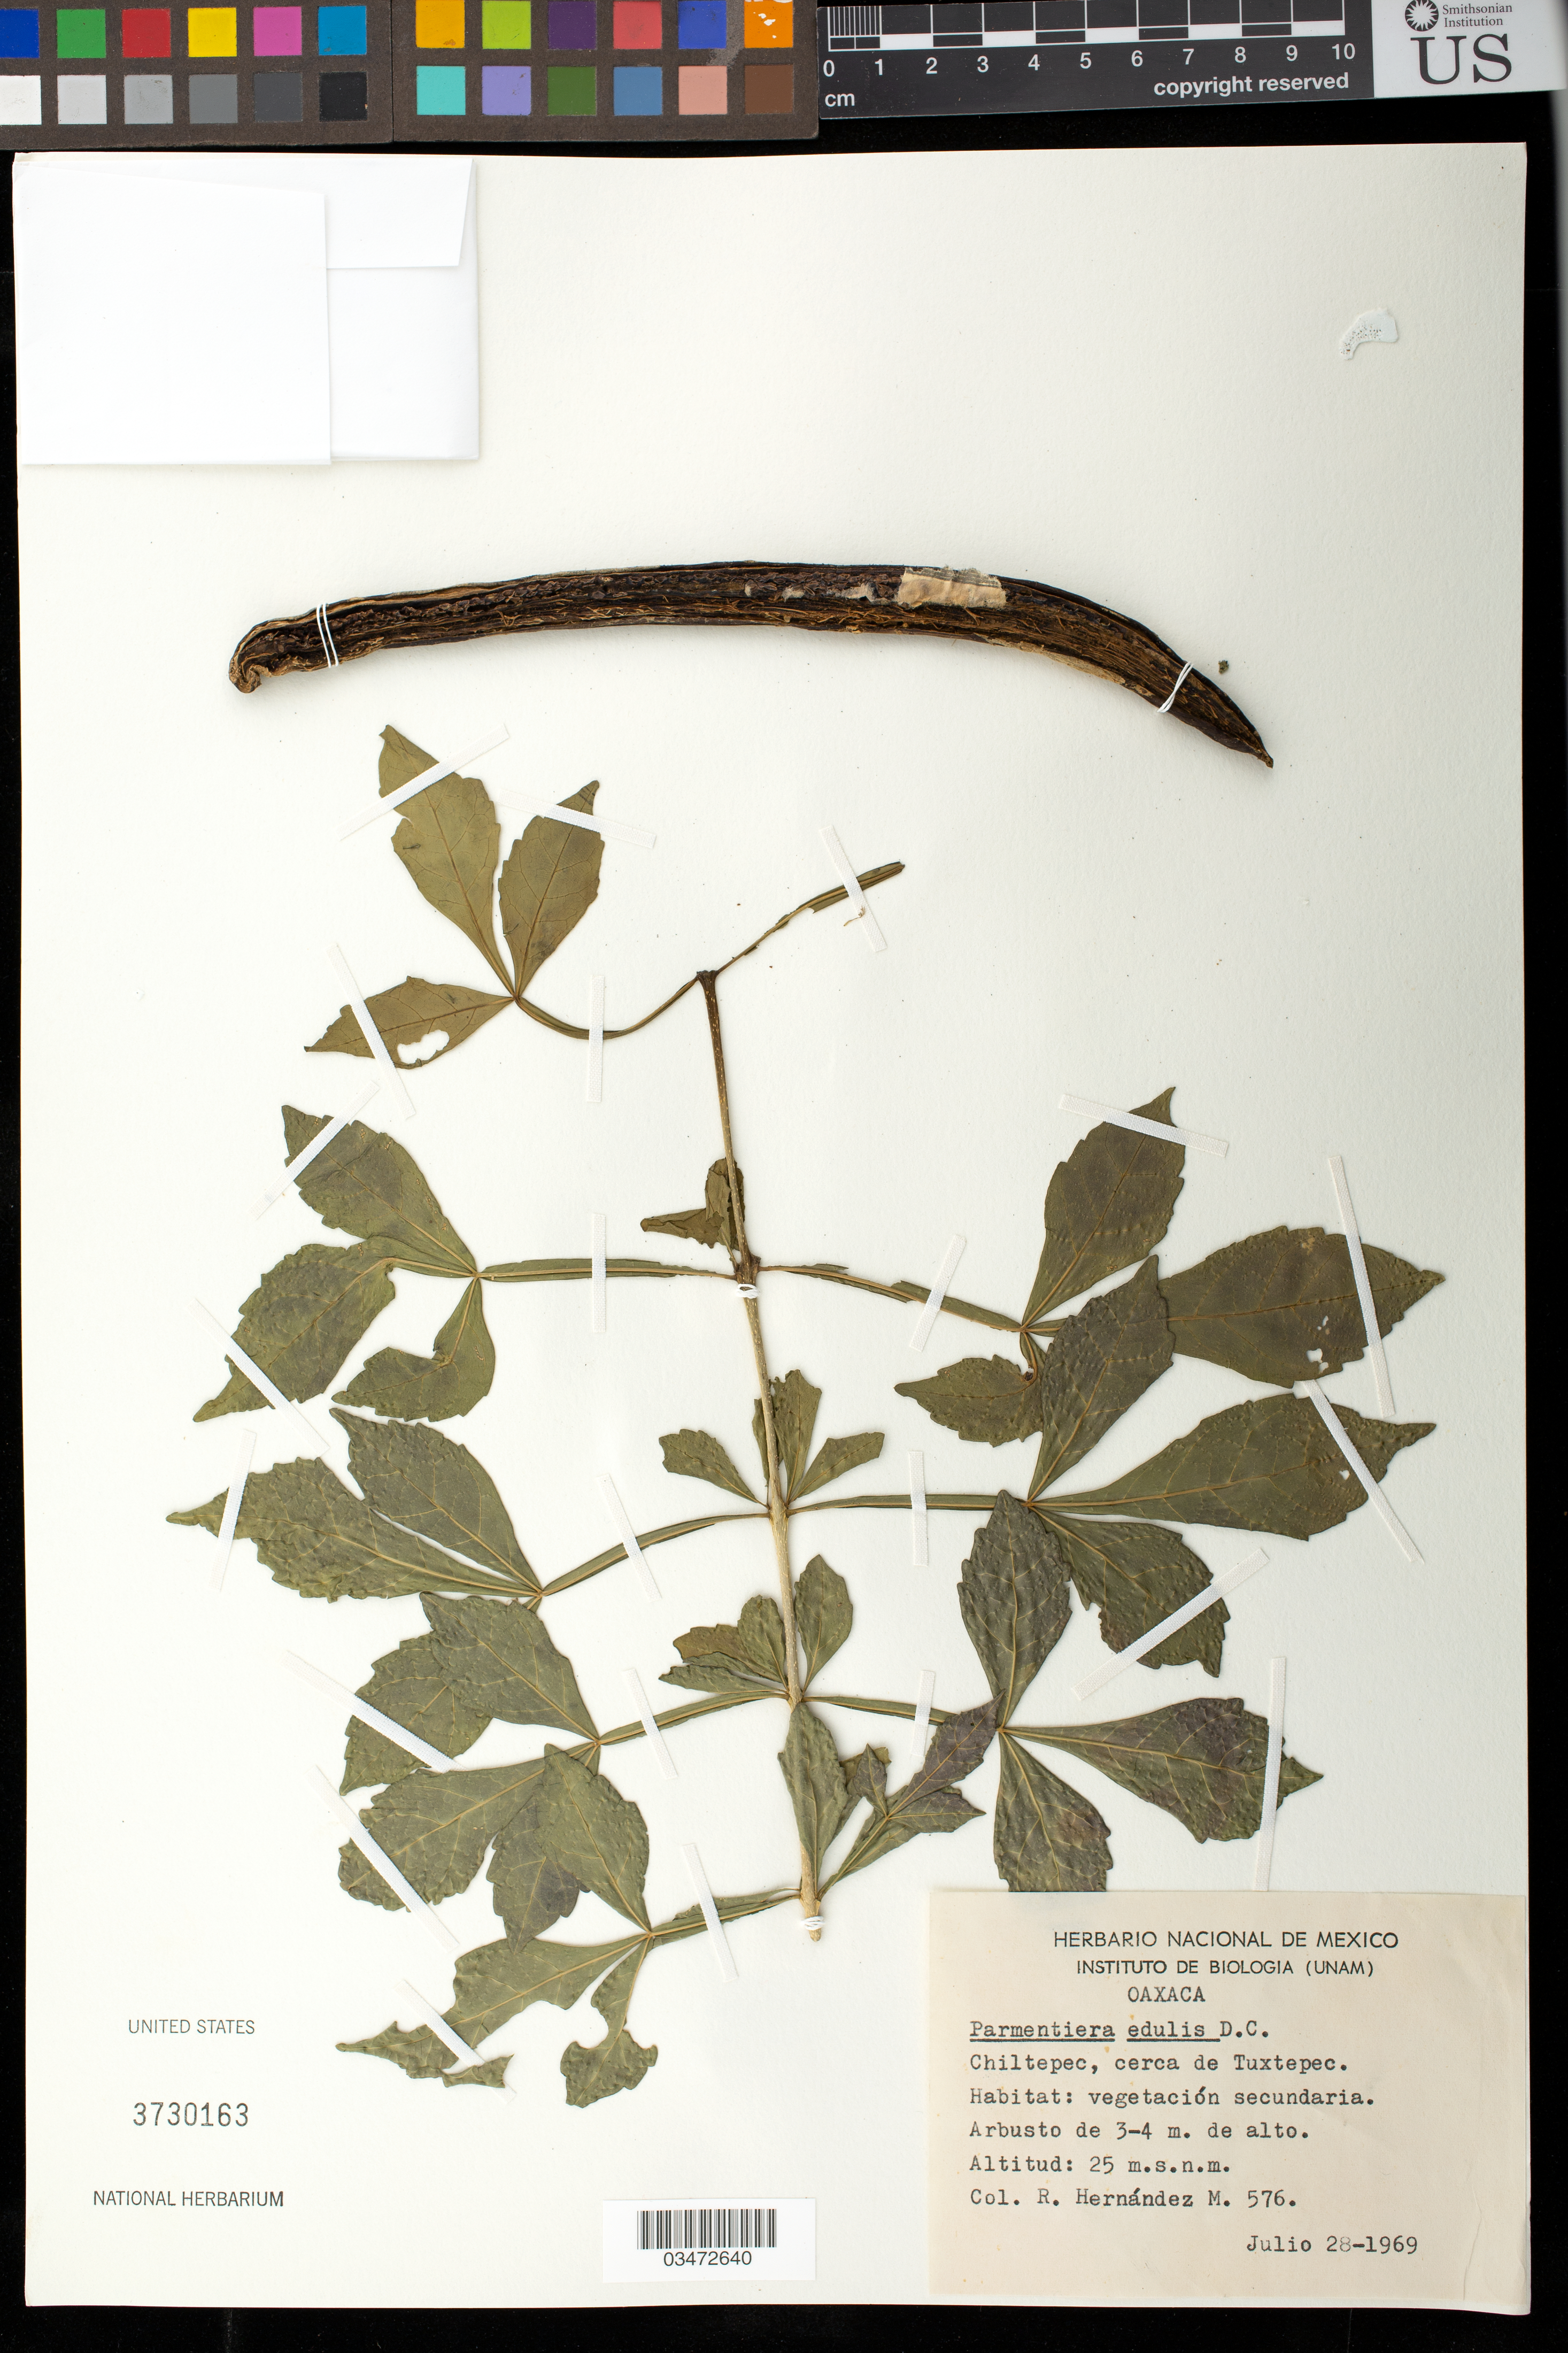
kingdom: Plantae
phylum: Tracheophyta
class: Magnoliopsida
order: Lamiales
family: Bignoniaceae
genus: Parmentiera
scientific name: Parmentiera aculeata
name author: (Kunth) Seem.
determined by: Strong, Mark T., (BOT), Smithsonian Institution - National Museum of Natural History (UNITED STATES)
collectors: R. M. Hernandez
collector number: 576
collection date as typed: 28 Jul 1969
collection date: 1969-07-28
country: Mexico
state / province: Oaxaca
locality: Chiltepec, cerca de Tuxtepec.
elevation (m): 25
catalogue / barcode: US 3730163